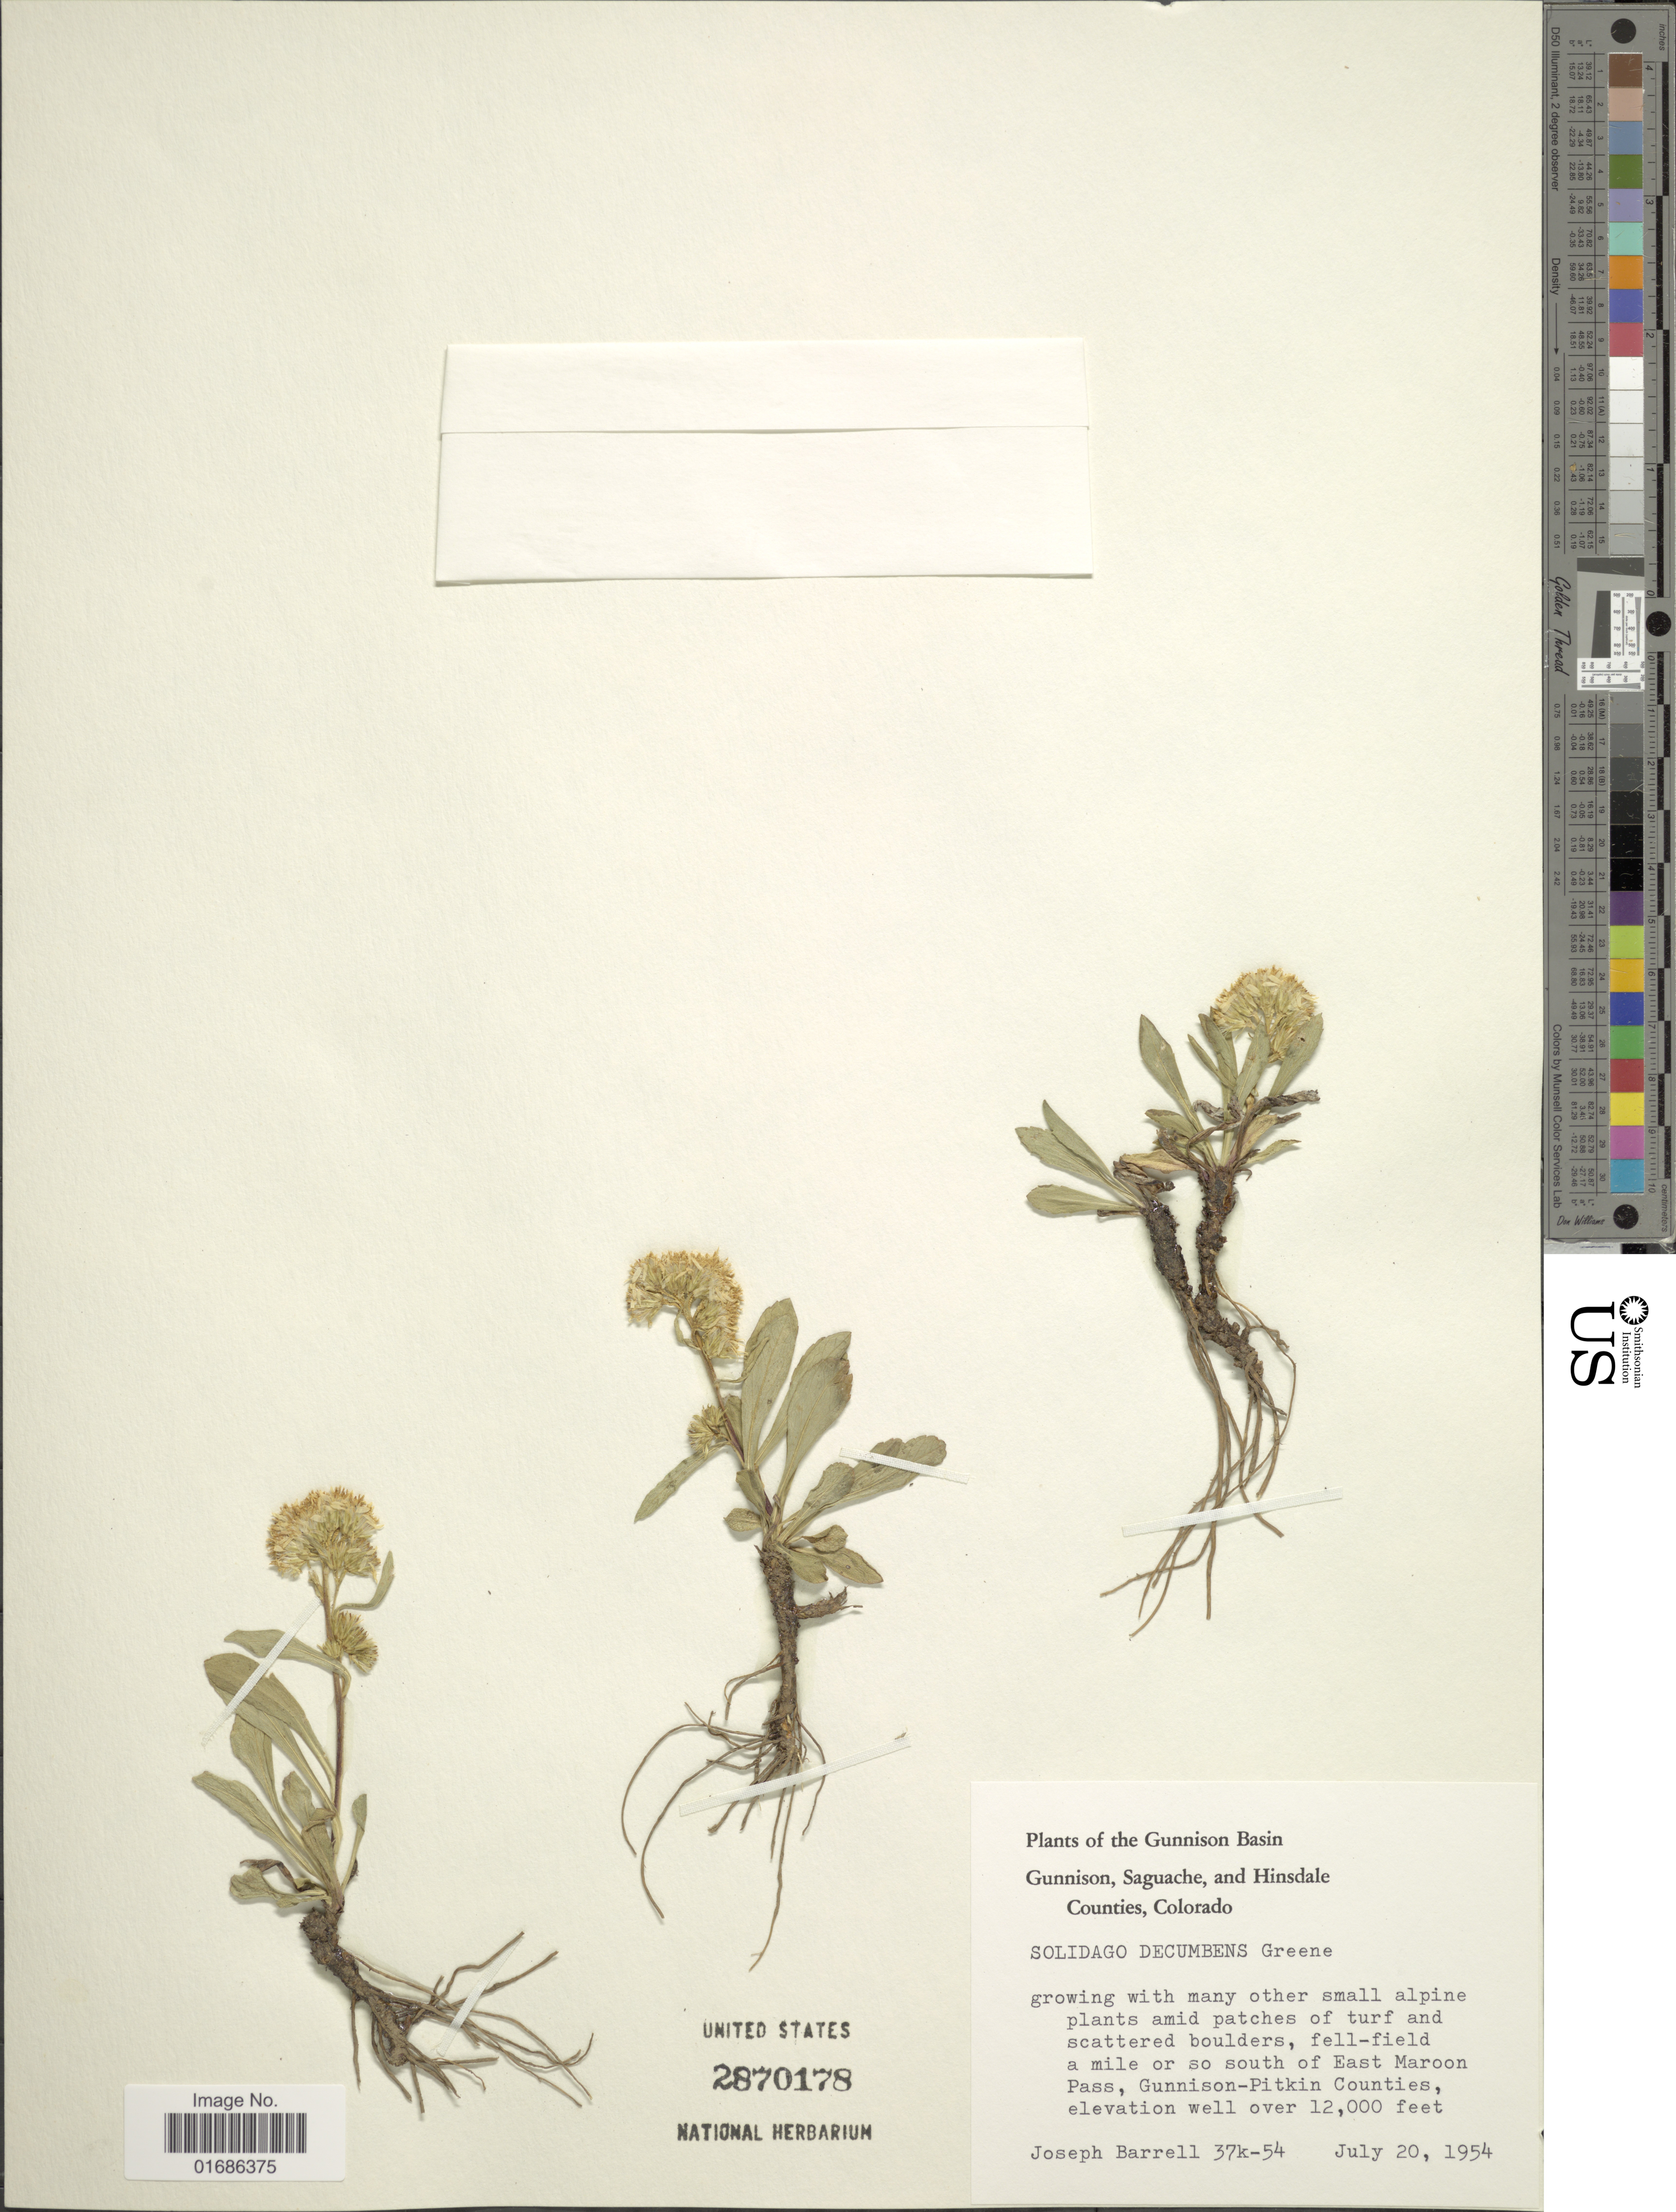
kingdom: Plantae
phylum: Tracheophyta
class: Magnoliopsida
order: Asterales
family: Asteraceae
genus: Solidago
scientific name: Solidago decumbens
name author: Greene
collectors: J. Barrell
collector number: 37k-54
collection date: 1954-07-20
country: United States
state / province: Colorado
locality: Gunnison Basin Gunnison, Saguache, and Hinsdale Counties, growing with many other small alpine plants amid patches of turf and scatterd boulders, fell-field a mile or so south of East Maroon pass, Gunnison-Pitkin Counties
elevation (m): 3658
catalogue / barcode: US 2870178